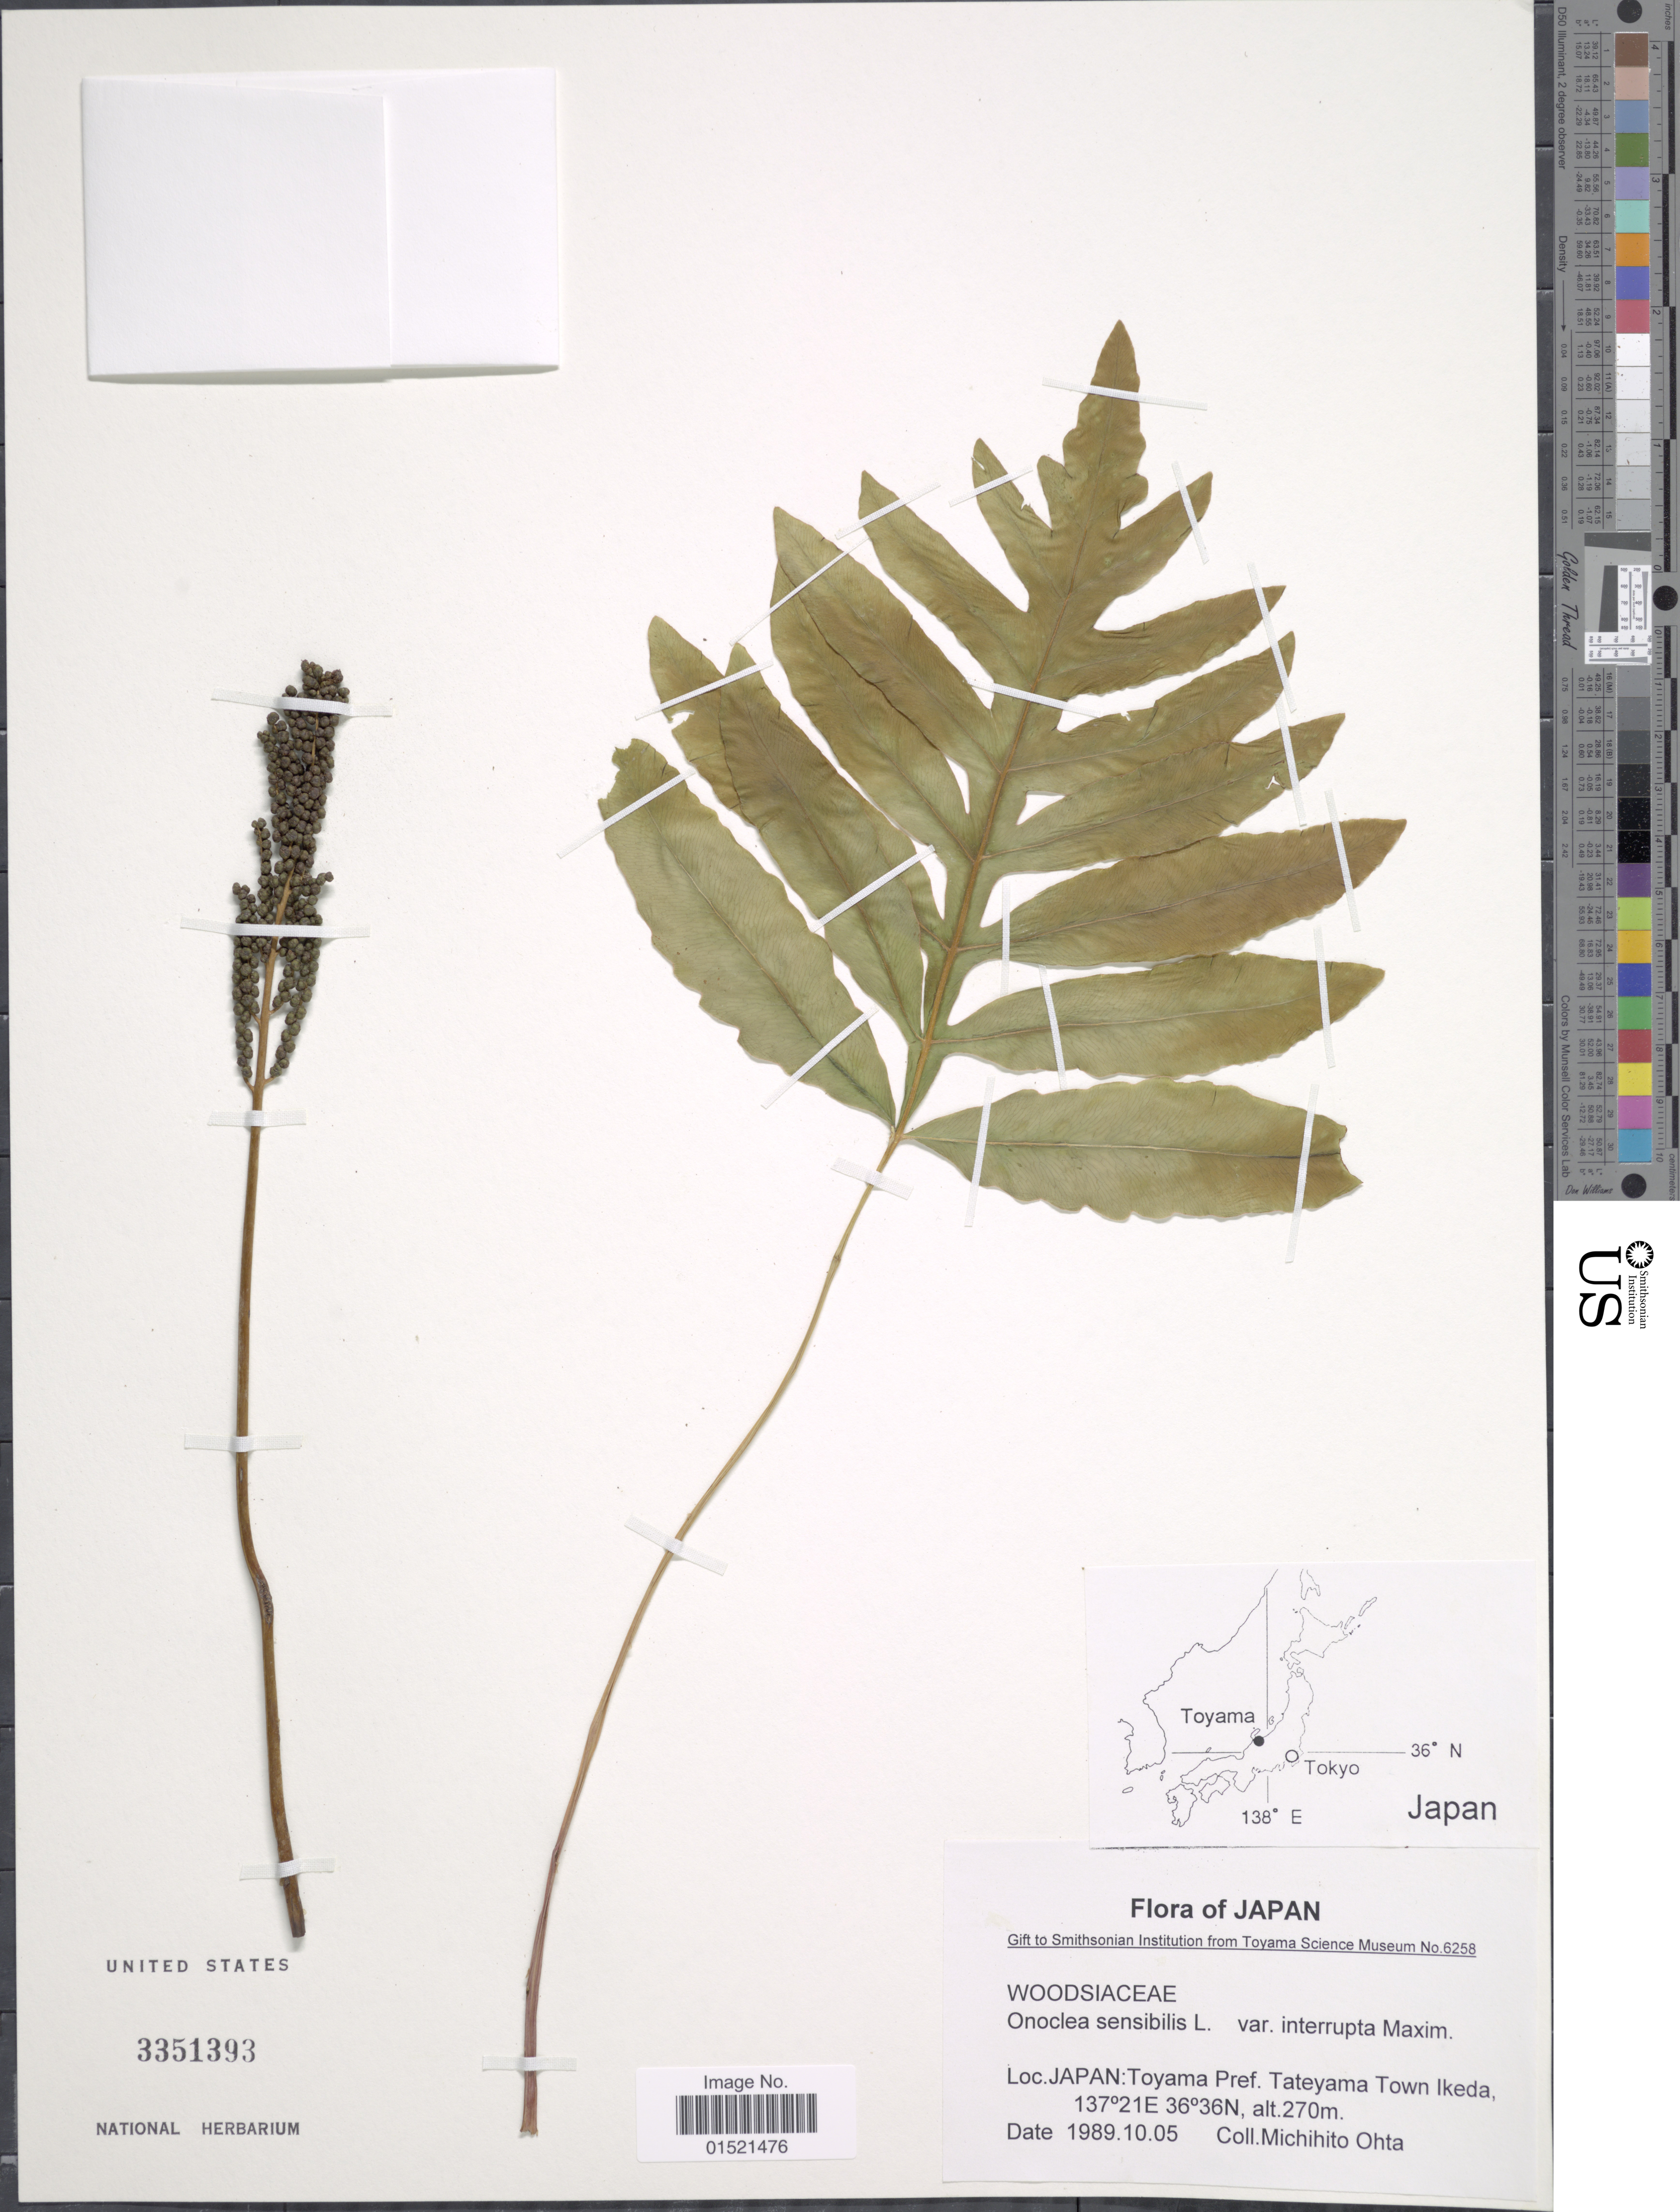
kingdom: Plantae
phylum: Tracheophyta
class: Polypodiopsida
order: Polypodiales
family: Onocleaceae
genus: Onoclea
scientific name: Onoclea sensibilis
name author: L.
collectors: M. Ohta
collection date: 1989-05-10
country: Japan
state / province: Toyama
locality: Toyama Pref. Tateyama Town Ikeda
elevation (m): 270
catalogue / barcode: US 3351393